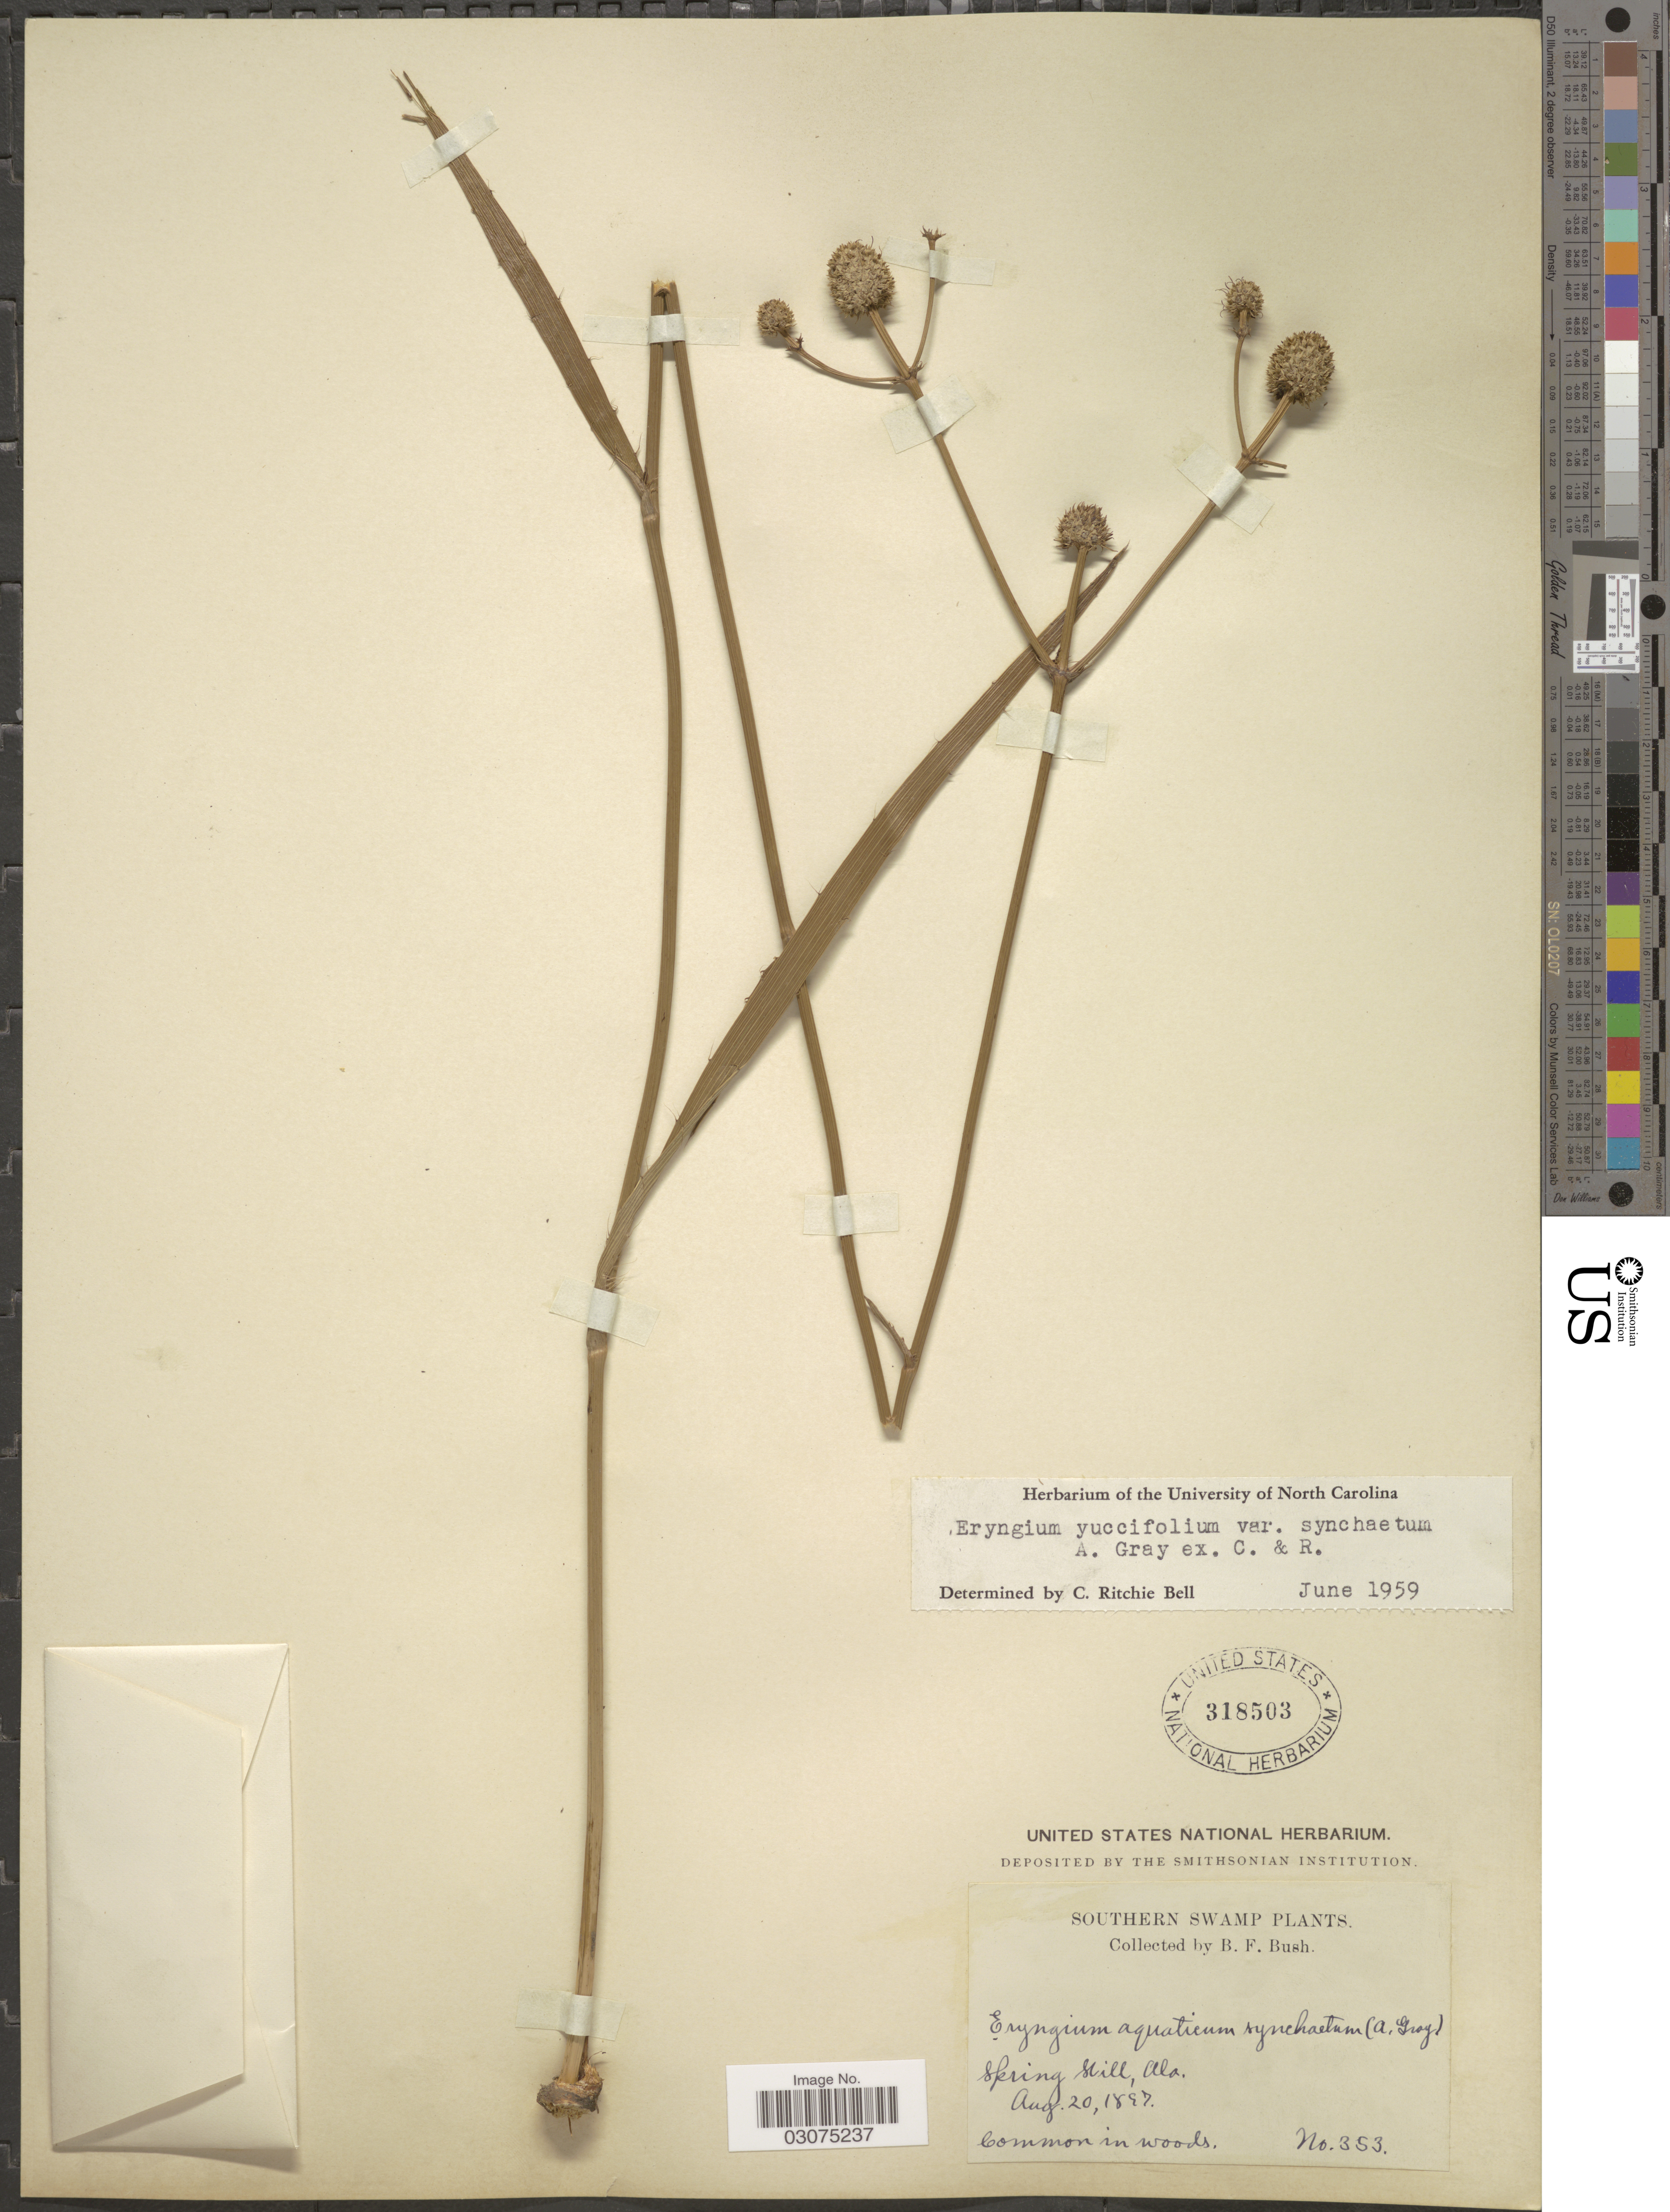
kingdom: Plantae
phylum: Tracheophyta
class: Magnoliopsida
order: Apiales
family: Apiaceae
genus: Eryngium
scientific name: Eryngium yuccifolium var. synchaetum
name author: A. Gray ex J.M. Coult. & Rose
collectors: B. F. Bush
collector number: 353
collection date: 1897-08-20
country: United States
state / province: Alabama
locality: Southern Swamp. Spring Hill.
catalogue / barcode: US 318503